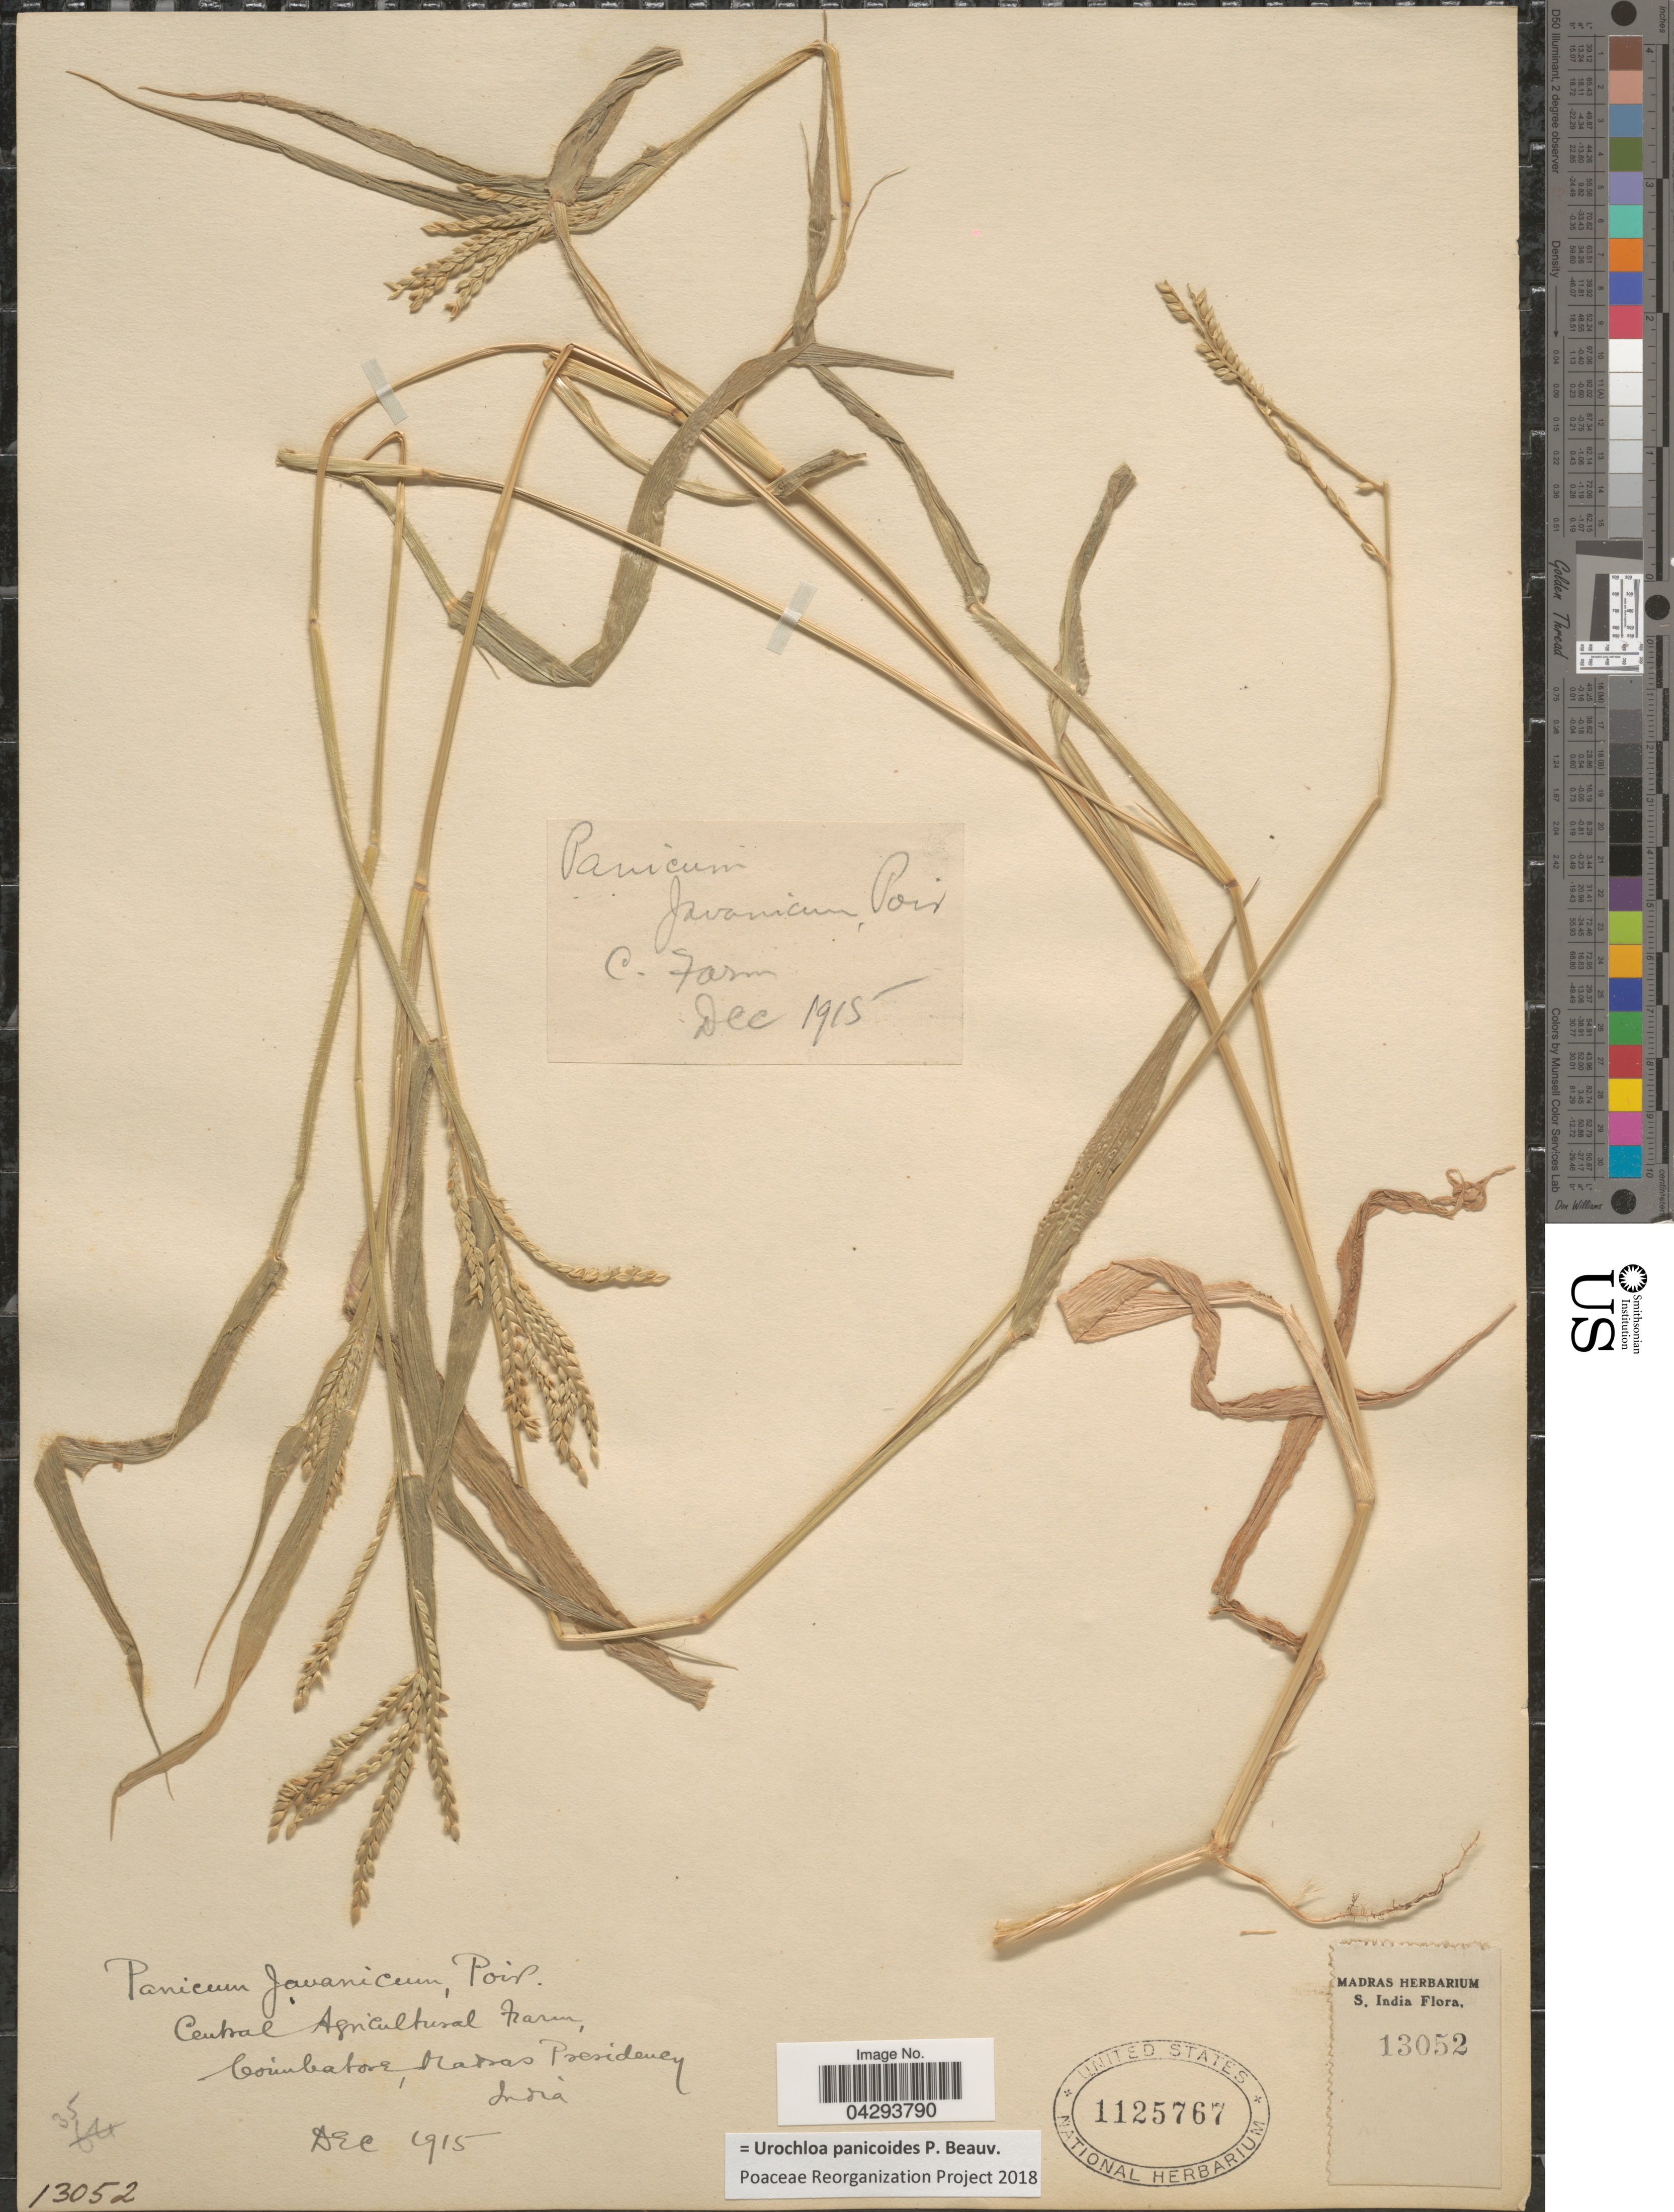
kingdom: Plantae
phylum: Tracheophyta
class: Liliopsida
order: Poales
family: Poaceae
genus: Urochloa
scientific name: Urochloa panicoides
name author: P. Beauv.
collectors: Ex herb. Madras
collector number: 13052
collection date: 1915-12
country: India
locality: Central Agricultural Farm. Corinbatore, Madras Presidency. S. India.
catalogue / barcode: US 1125767